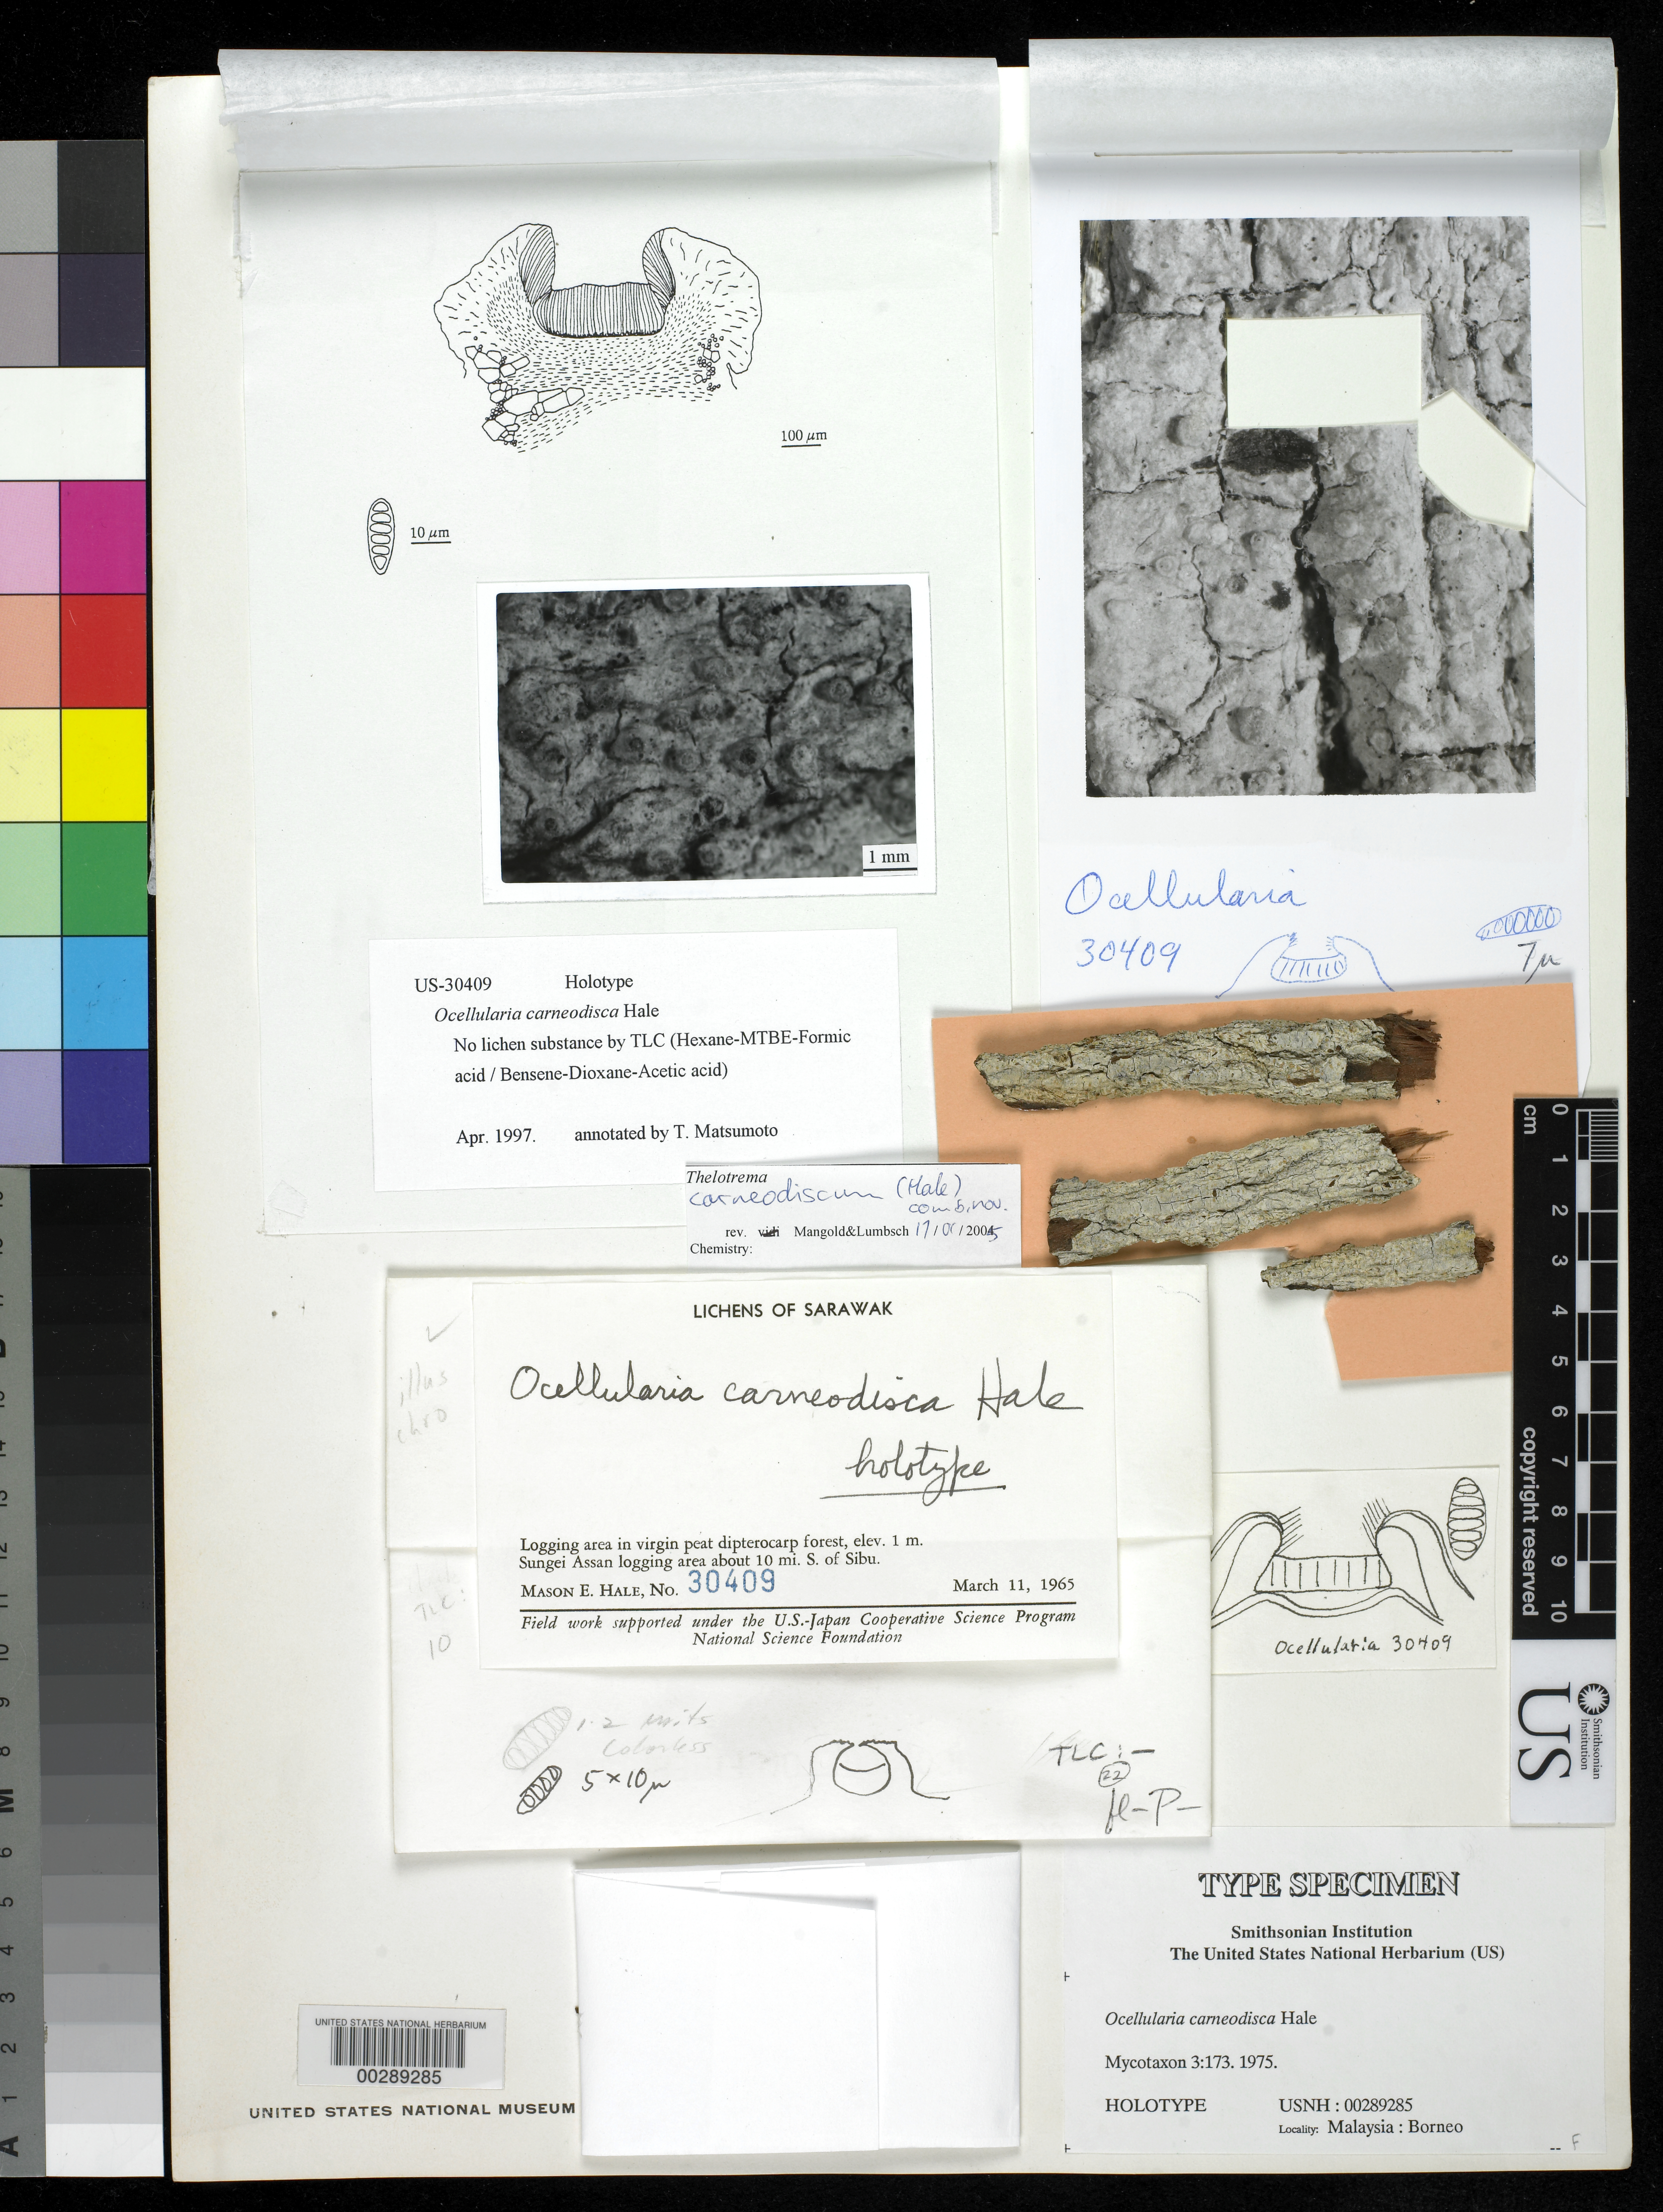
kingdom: Fungi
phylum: Ascomycota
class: Lecanoromycetes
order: Ostropales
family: Graphidaceae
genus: Ocellularia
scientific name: Ocellularia carneodisca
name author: Hale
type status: Holotype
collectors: M. Hale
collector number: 30409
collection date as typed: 11 Mar 1965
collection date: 1965-03-11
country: Malaysia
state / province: Sarawak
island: Borneo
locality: Sungei Assan, logging area ca. 10 mi S of Sibu.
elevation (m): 1